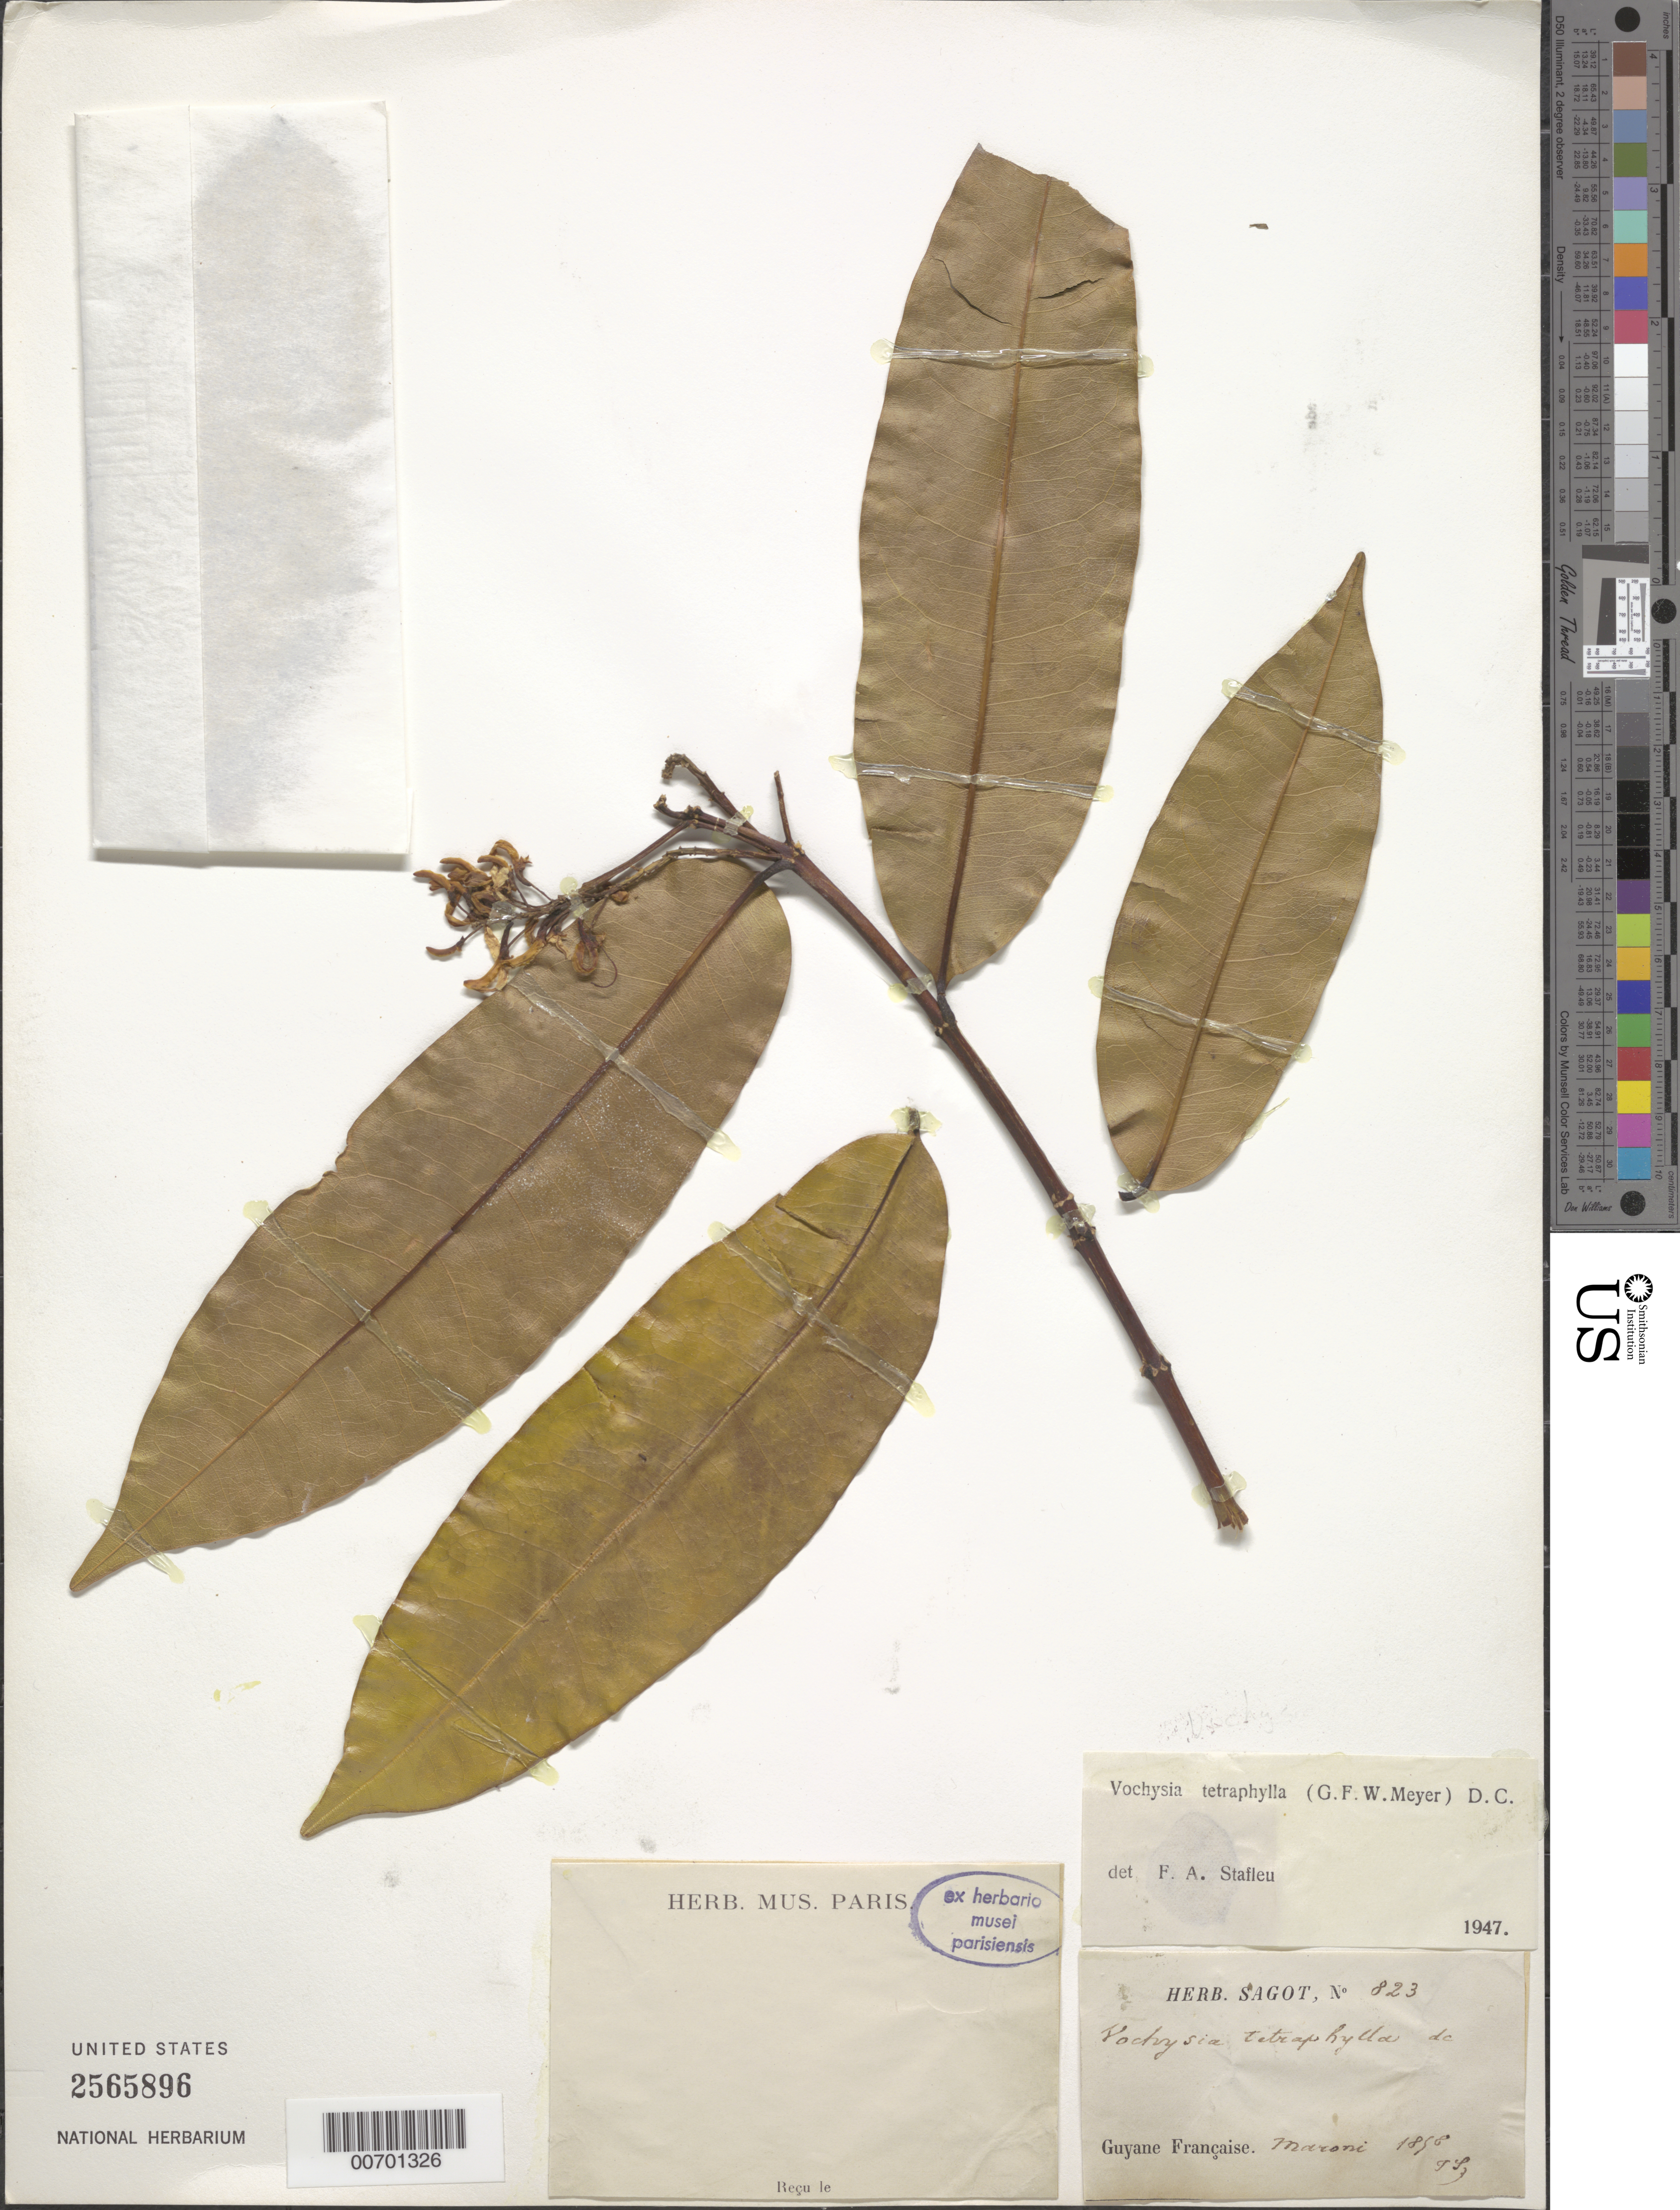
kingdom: Plantae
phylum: Tracheophyta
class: Magnoliopsida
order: Myrtales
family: Vochysiaceae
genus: Vochysia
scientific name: Vochysia tetraphylla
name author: (G. Mey.) DC.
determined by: Stafleu, F. A.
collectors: P. A. Sagot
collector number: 823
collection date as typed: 1858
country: French Guiana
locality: Maroni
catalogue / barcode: US 2565896